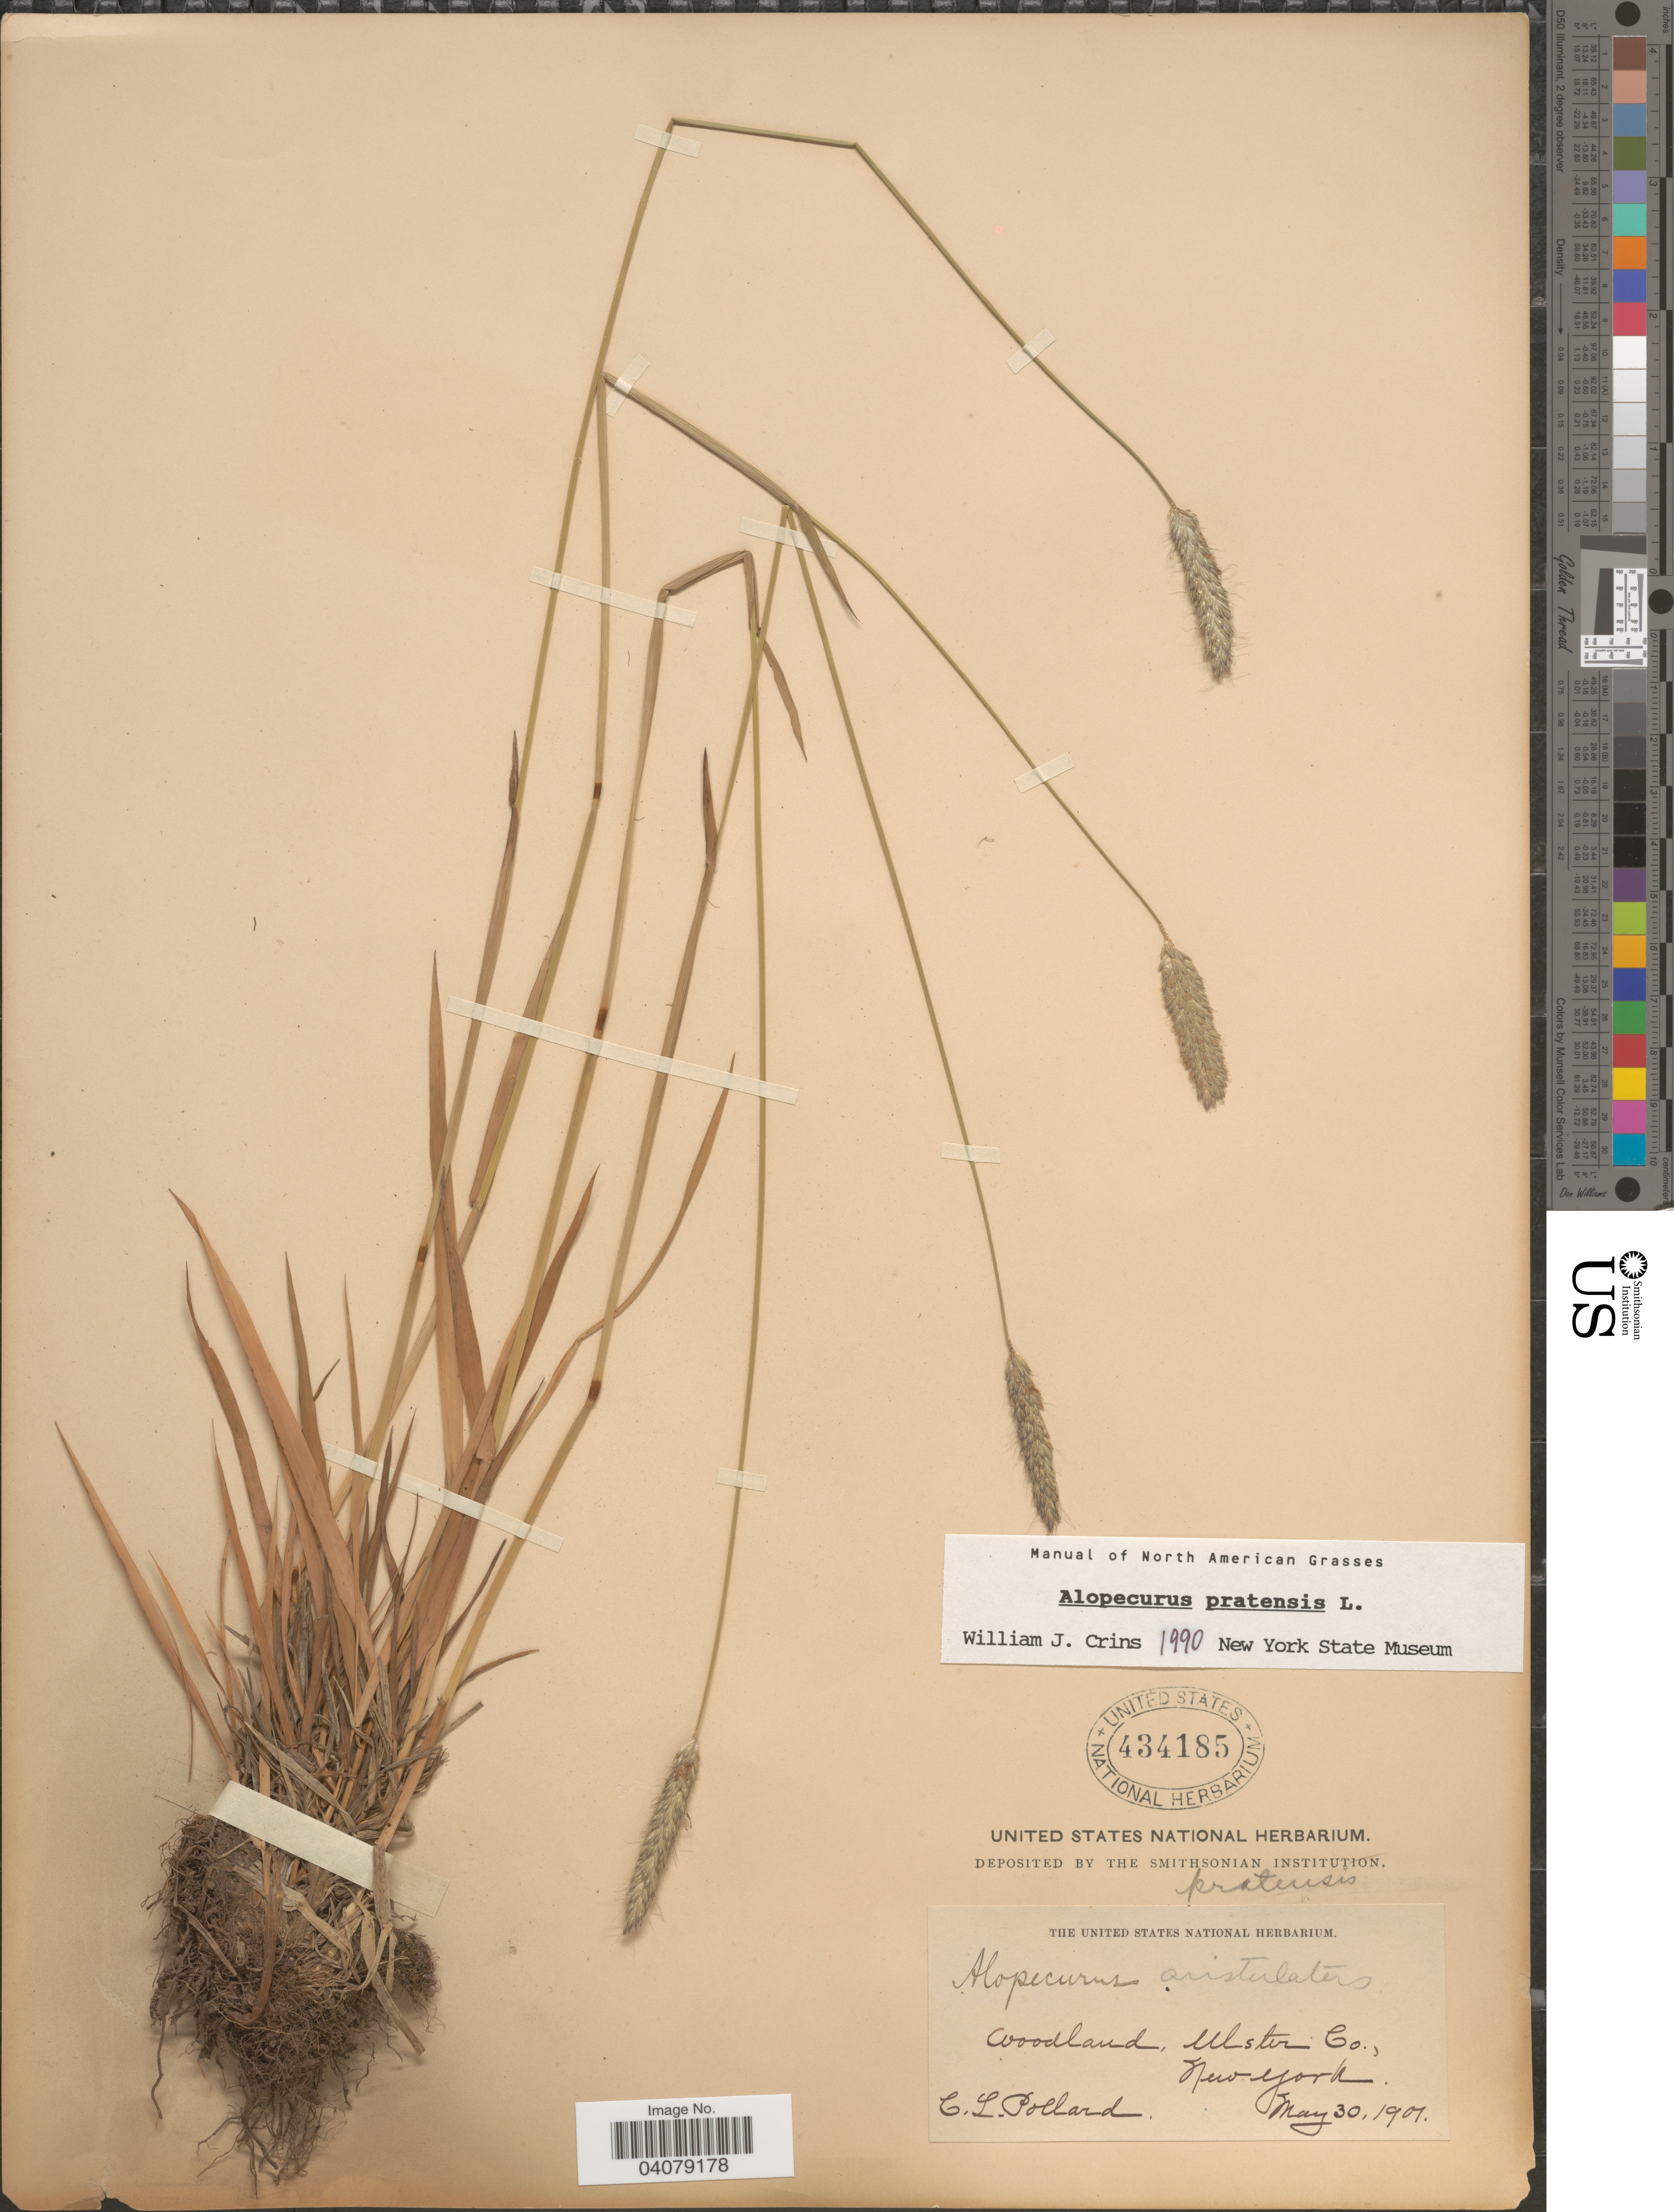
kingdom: Plantae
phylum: Tracheophyta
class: Liliopsida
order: Poales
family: Poaceae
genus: Alopecurus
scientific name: Alopecurus pratensis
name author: L.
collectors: C. L. Pollard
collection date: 1901-05-30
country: United States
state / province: New York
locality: Woodland, Ulster Co.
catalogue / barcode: US 434185